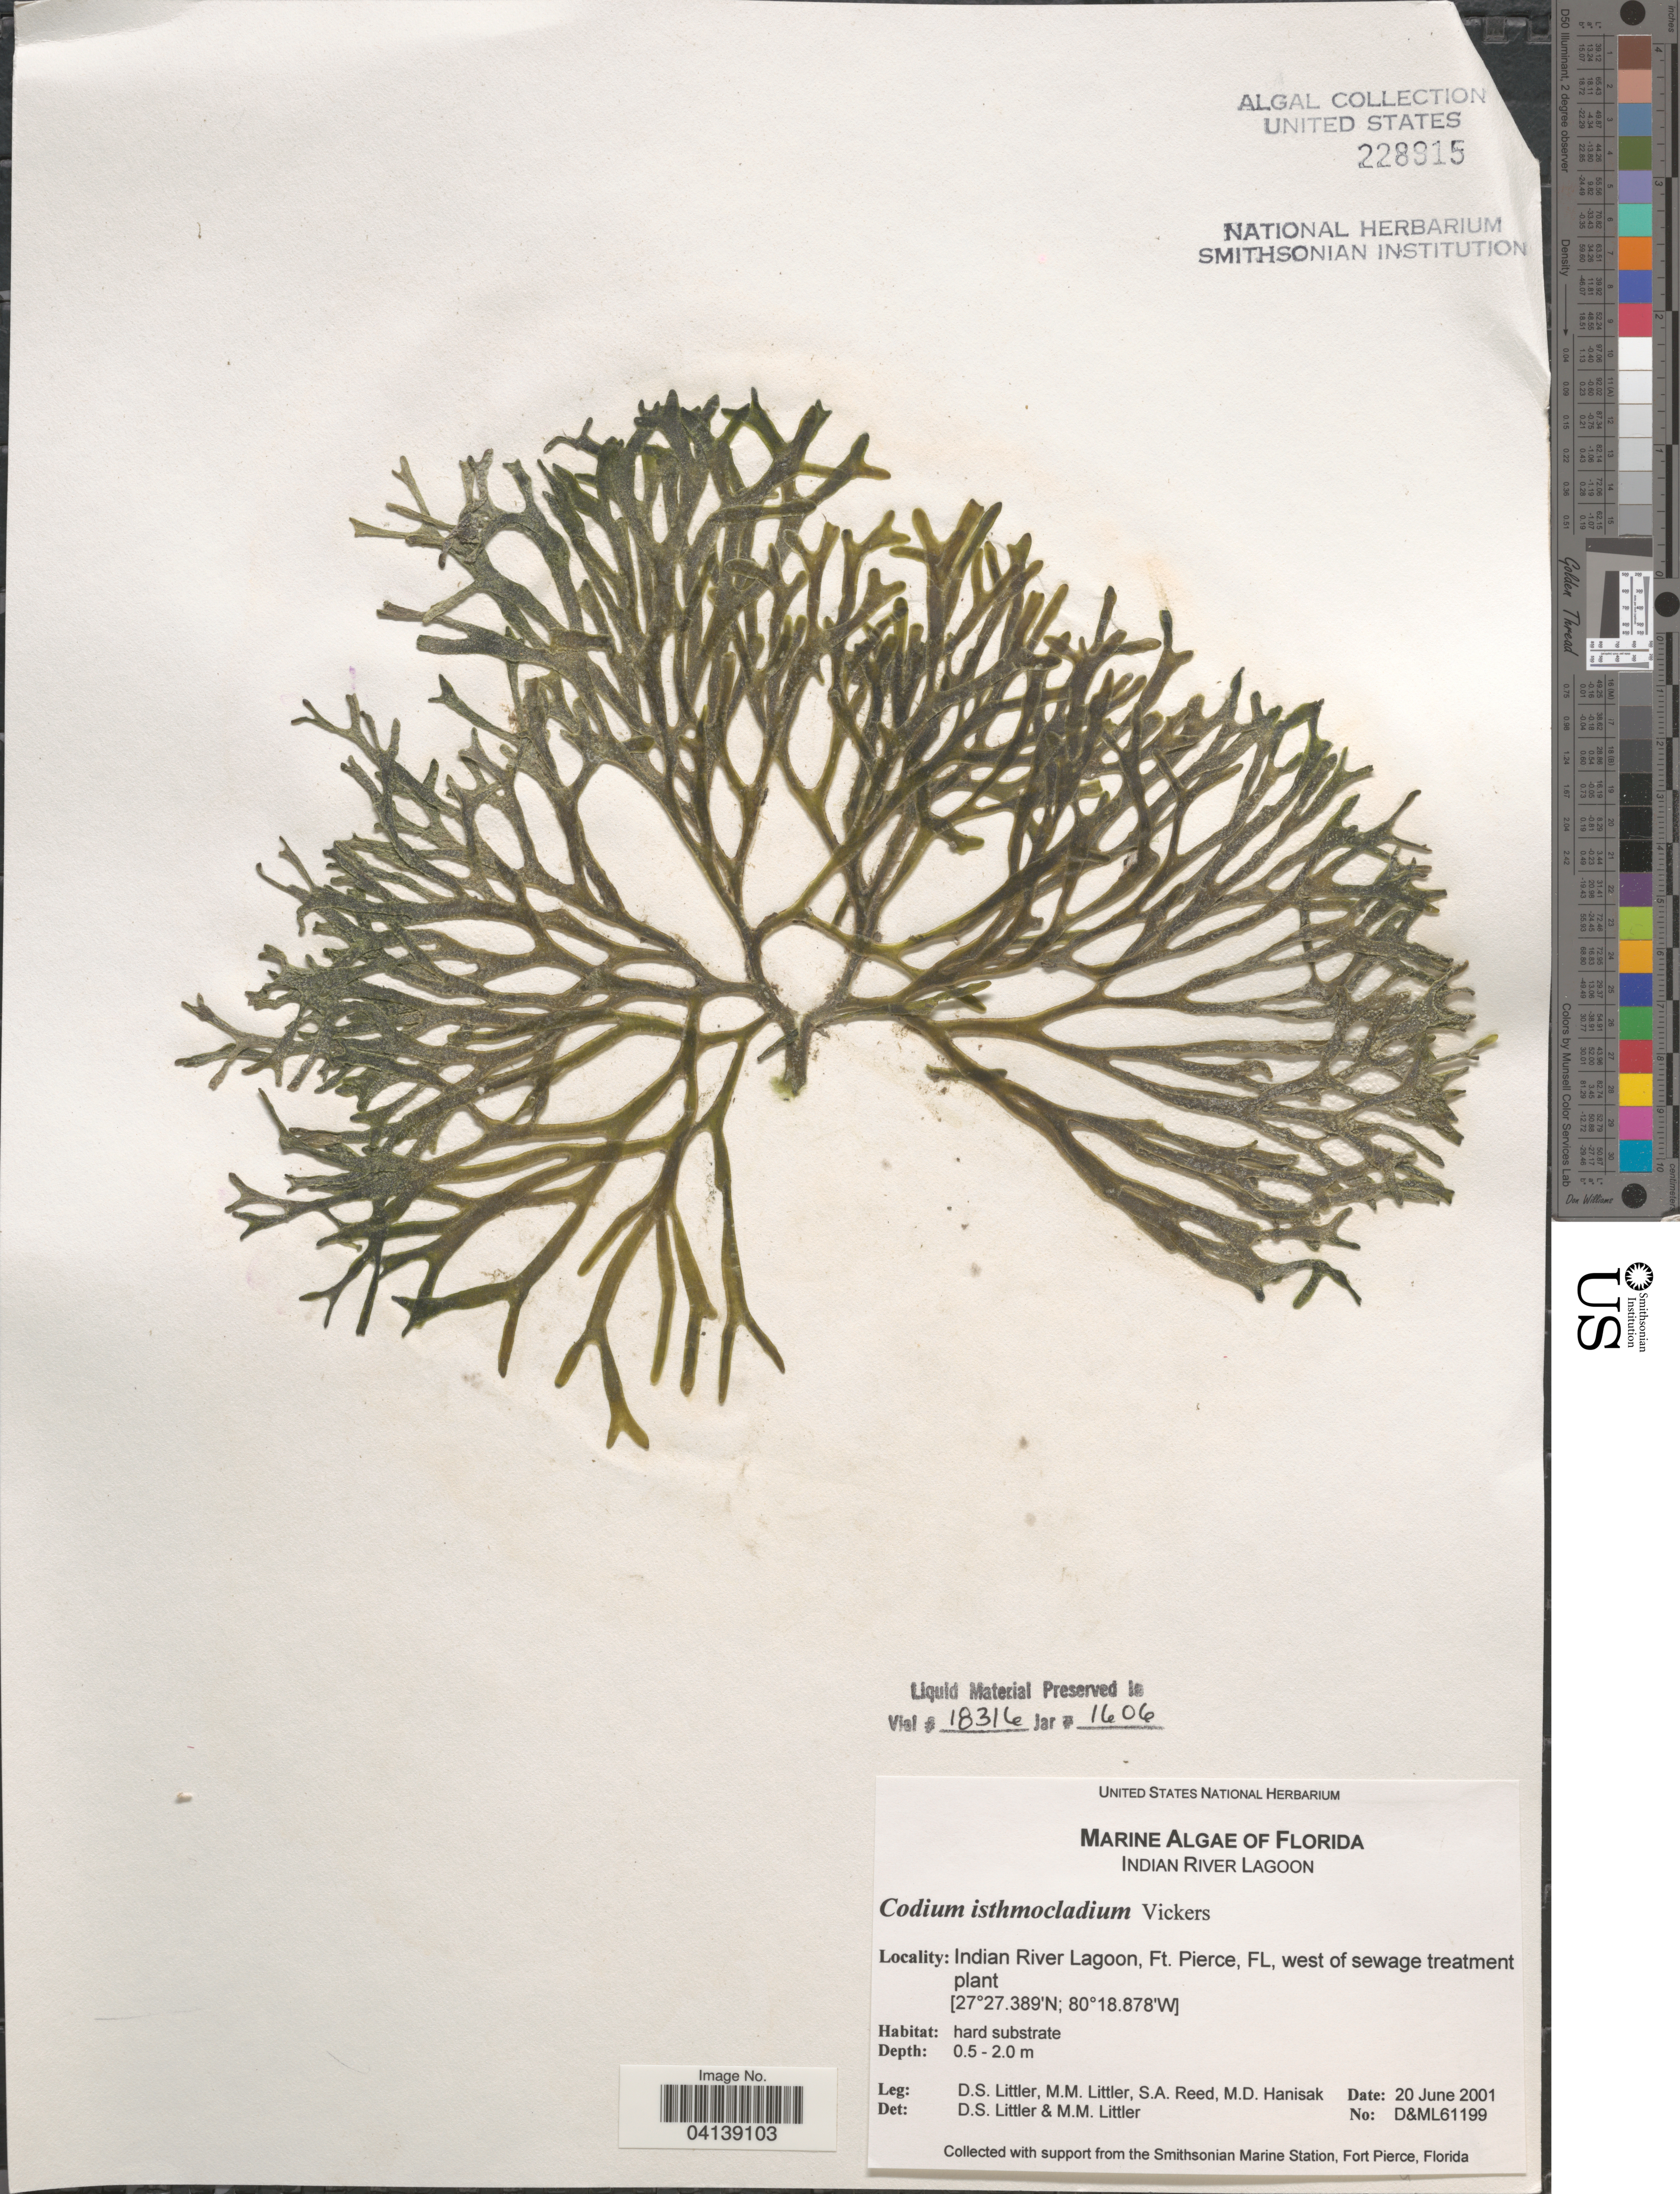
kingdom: Plantae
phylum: Chlorophyta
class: Ulvophyceae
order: Bryopsidales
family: Codiaceae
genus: Codium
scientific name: Codium isthmocladum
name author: Vickers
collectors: D. S. Littler, S. Reed & M. Hanisak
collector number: D&ML61199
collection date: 2001-06-20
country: United States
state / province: Florida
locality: Indian River Lagoon, Ft. Pierce, west of sewage treatment plant.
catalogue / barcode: US 228915